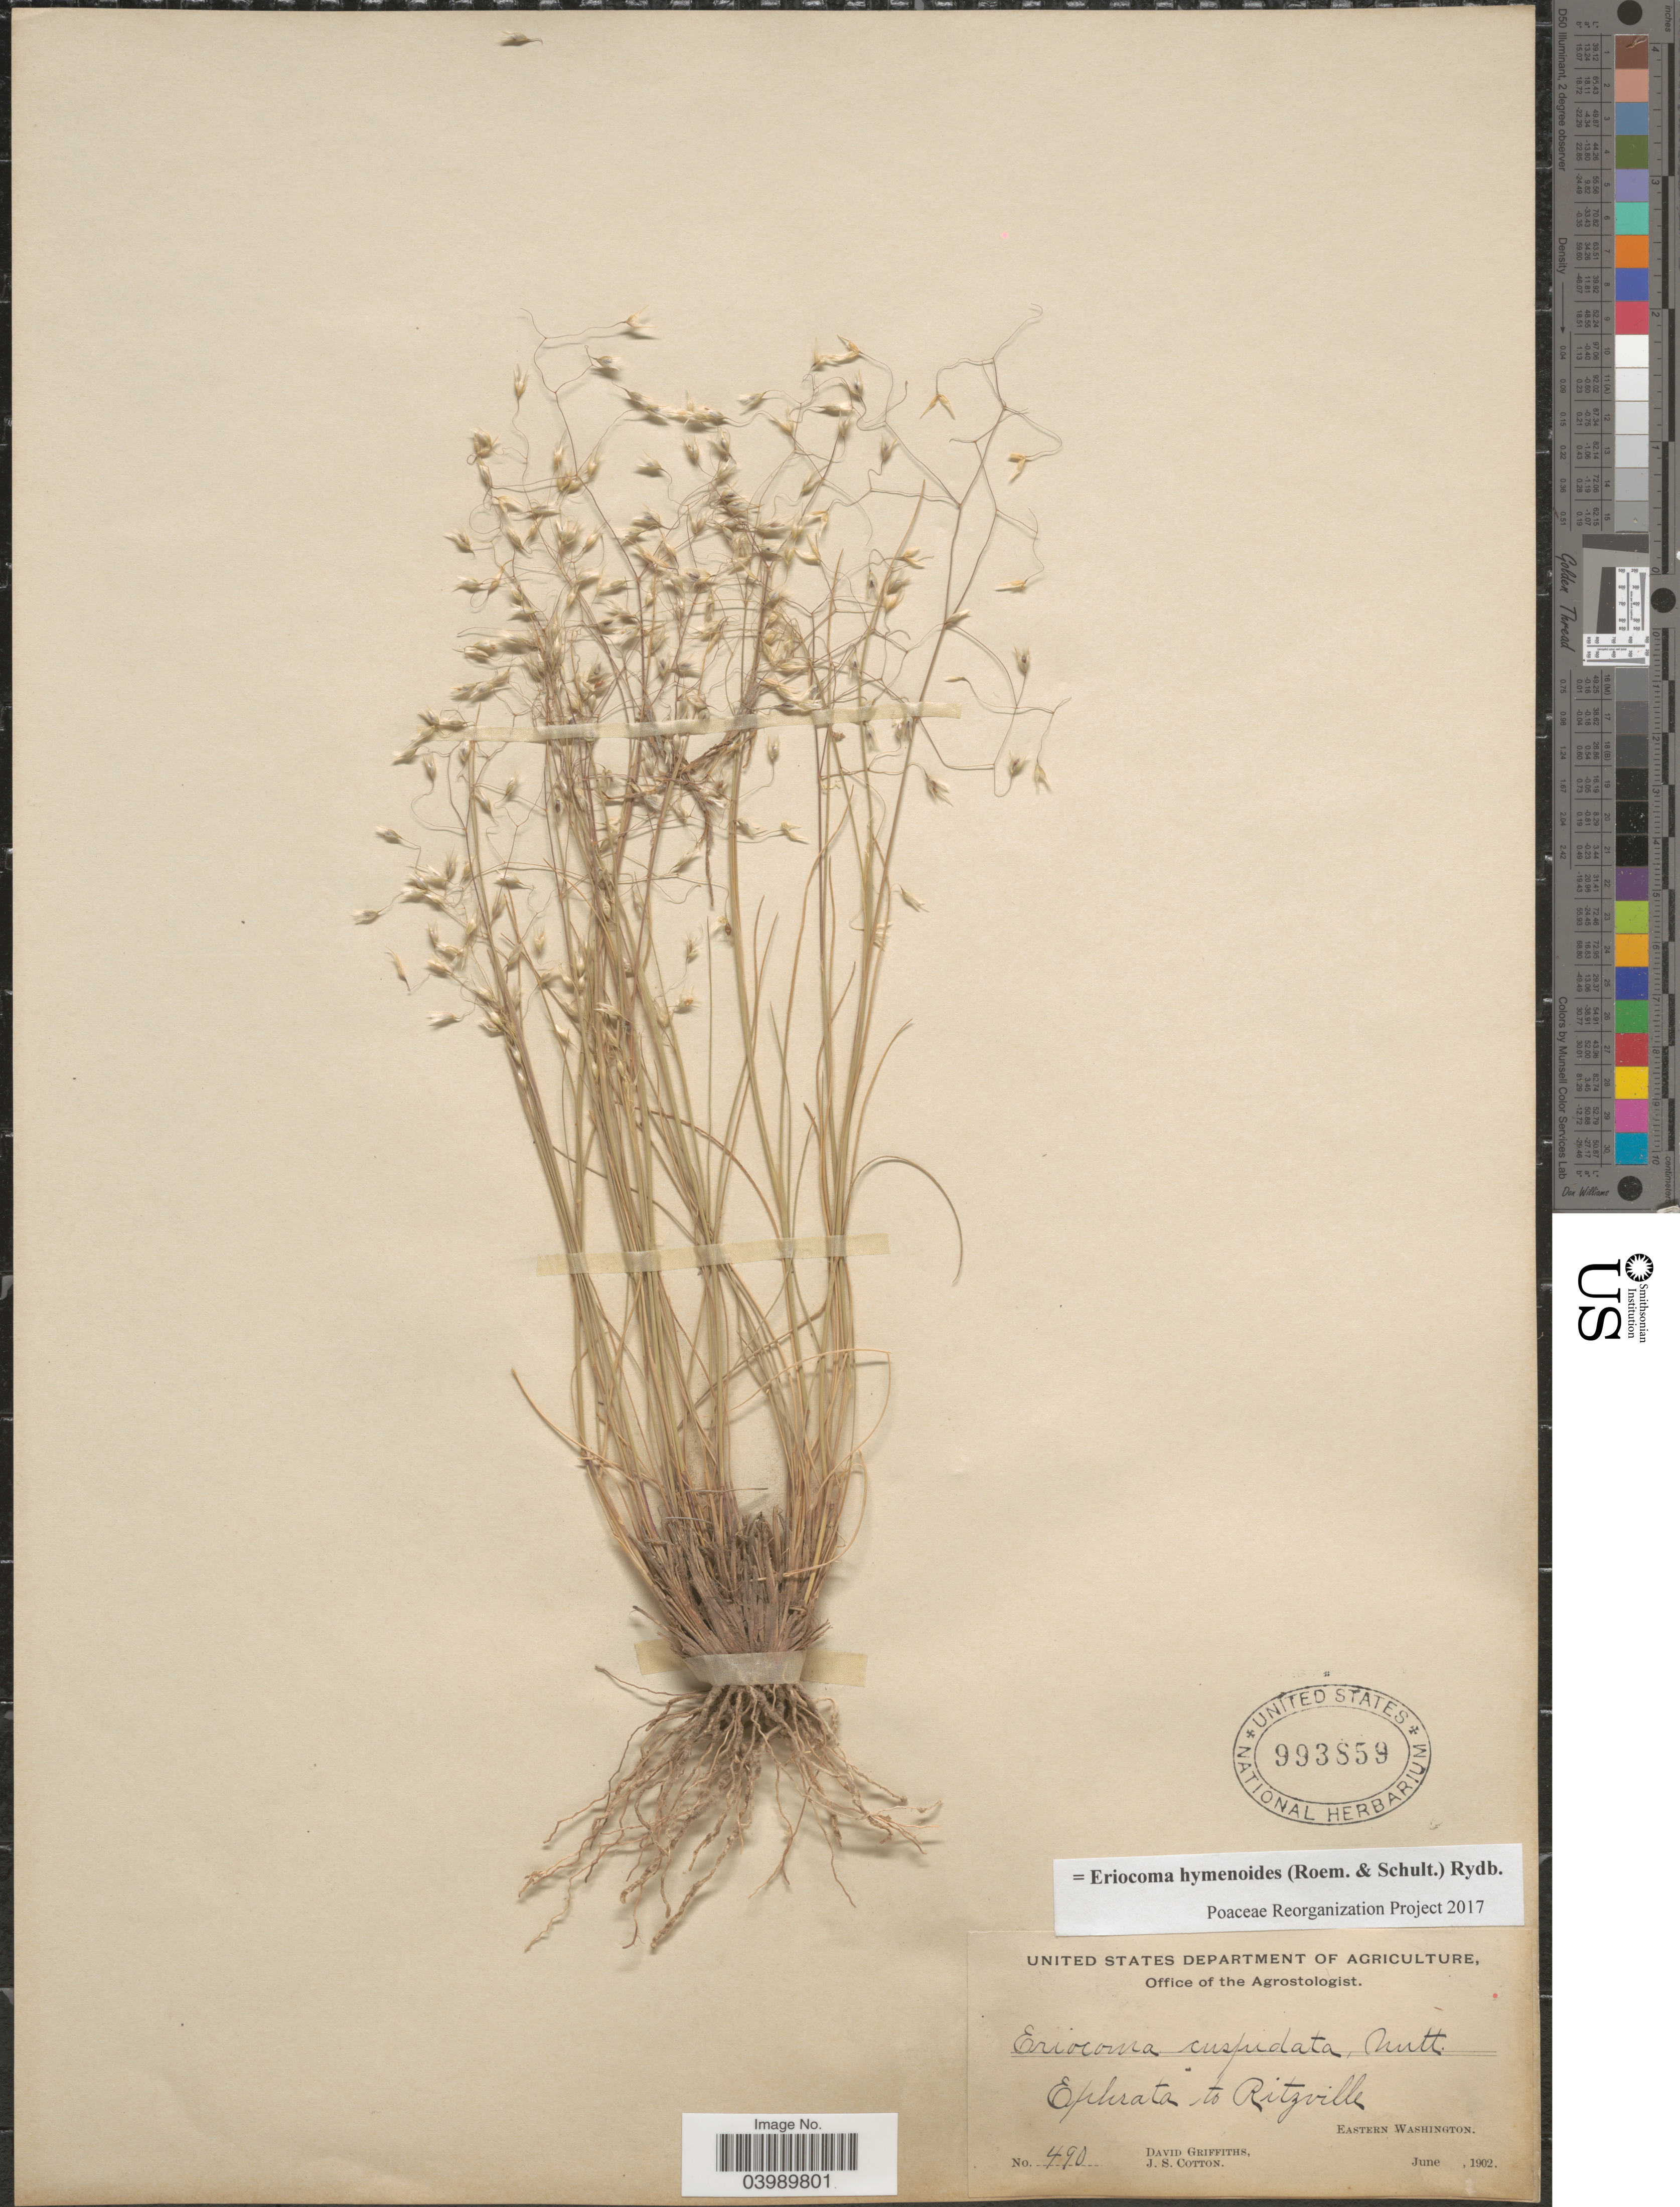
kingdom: Plantae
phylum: Tracheophyta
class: Liliopsida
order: Poales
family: Poaceae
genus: Eriocoma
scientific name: Eriocoma hymenoides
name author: (Roem. & Schult.) Rydb.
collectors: D. Griffiths & J. S. Cotton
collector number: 490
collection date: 1902-06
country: United States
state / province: Washington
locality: Ephrata to Ritzville. Eastern Washington.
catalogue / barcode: US 993859